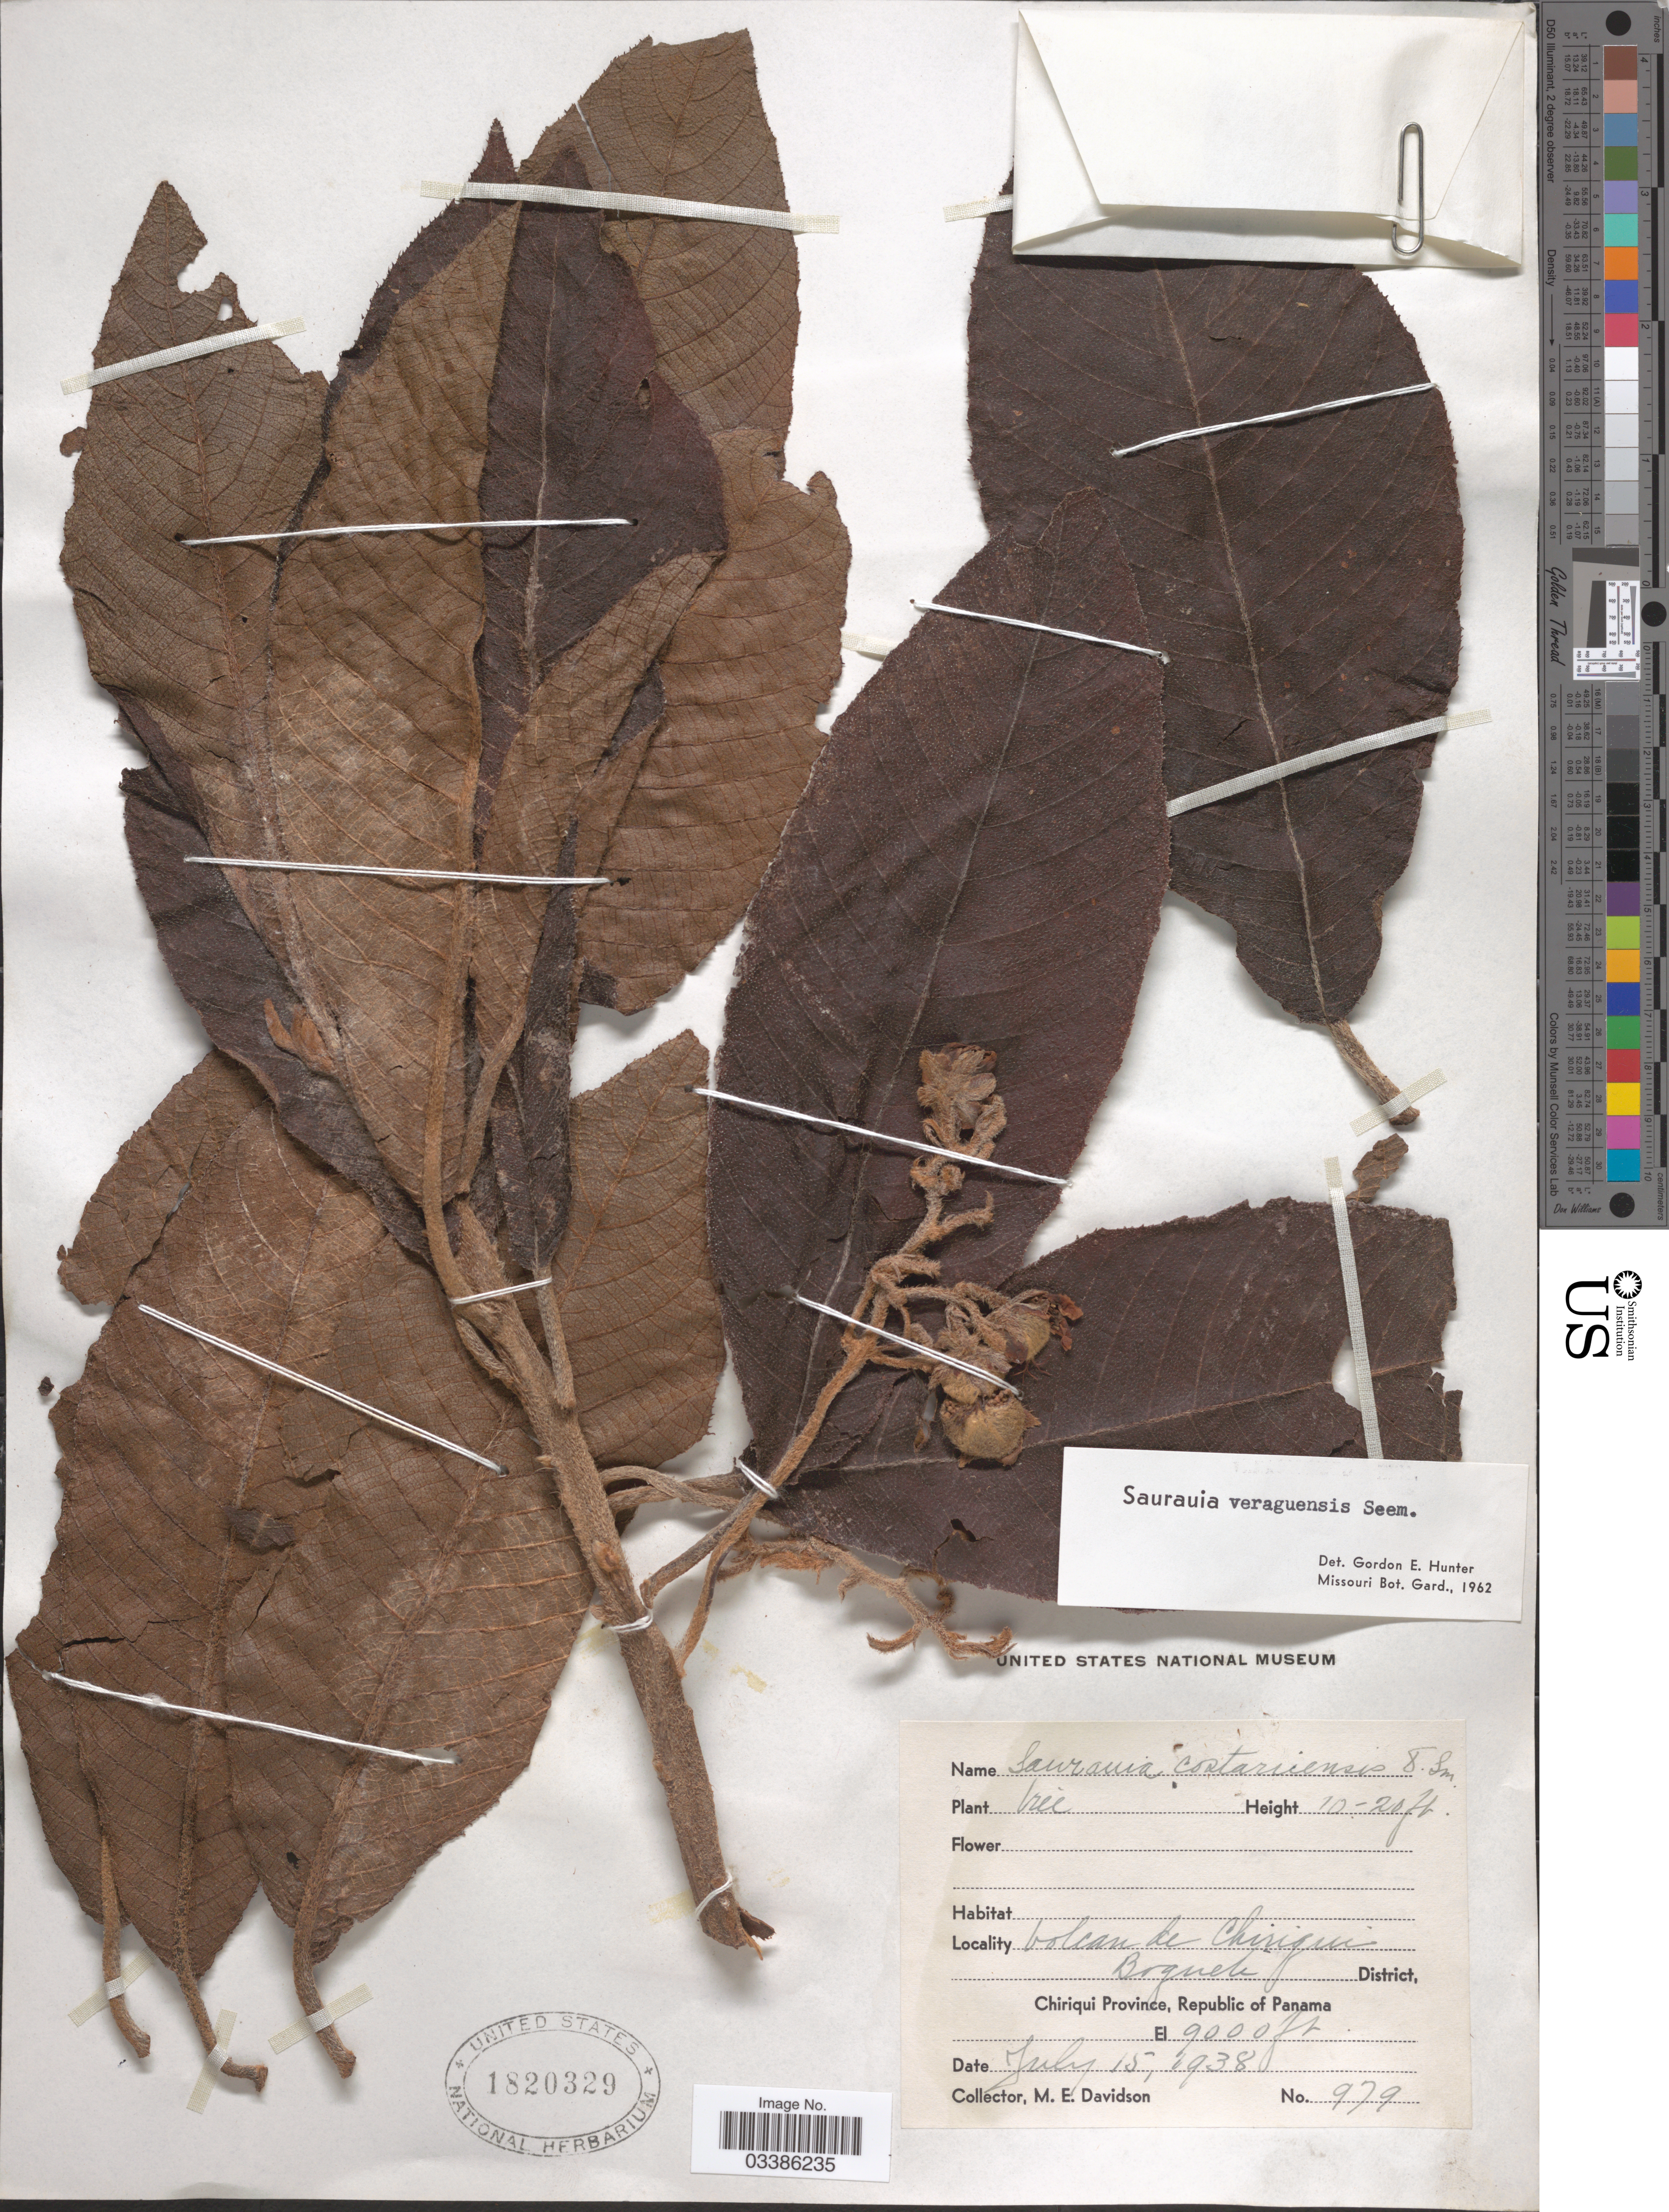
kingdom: Plantae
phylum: Tracheophyta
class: Magnoliopsida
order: Ericales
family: Actinidiaceae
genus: Saurauia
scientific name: Saurauia veraguasensis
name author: Seem.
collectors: M. E. Davidson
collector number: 979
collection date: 1938-07-15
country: Panama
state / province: Chiriqui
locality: Volcan de Chiriqui. Boquete District.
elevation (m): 2743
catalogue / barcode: US 1820329